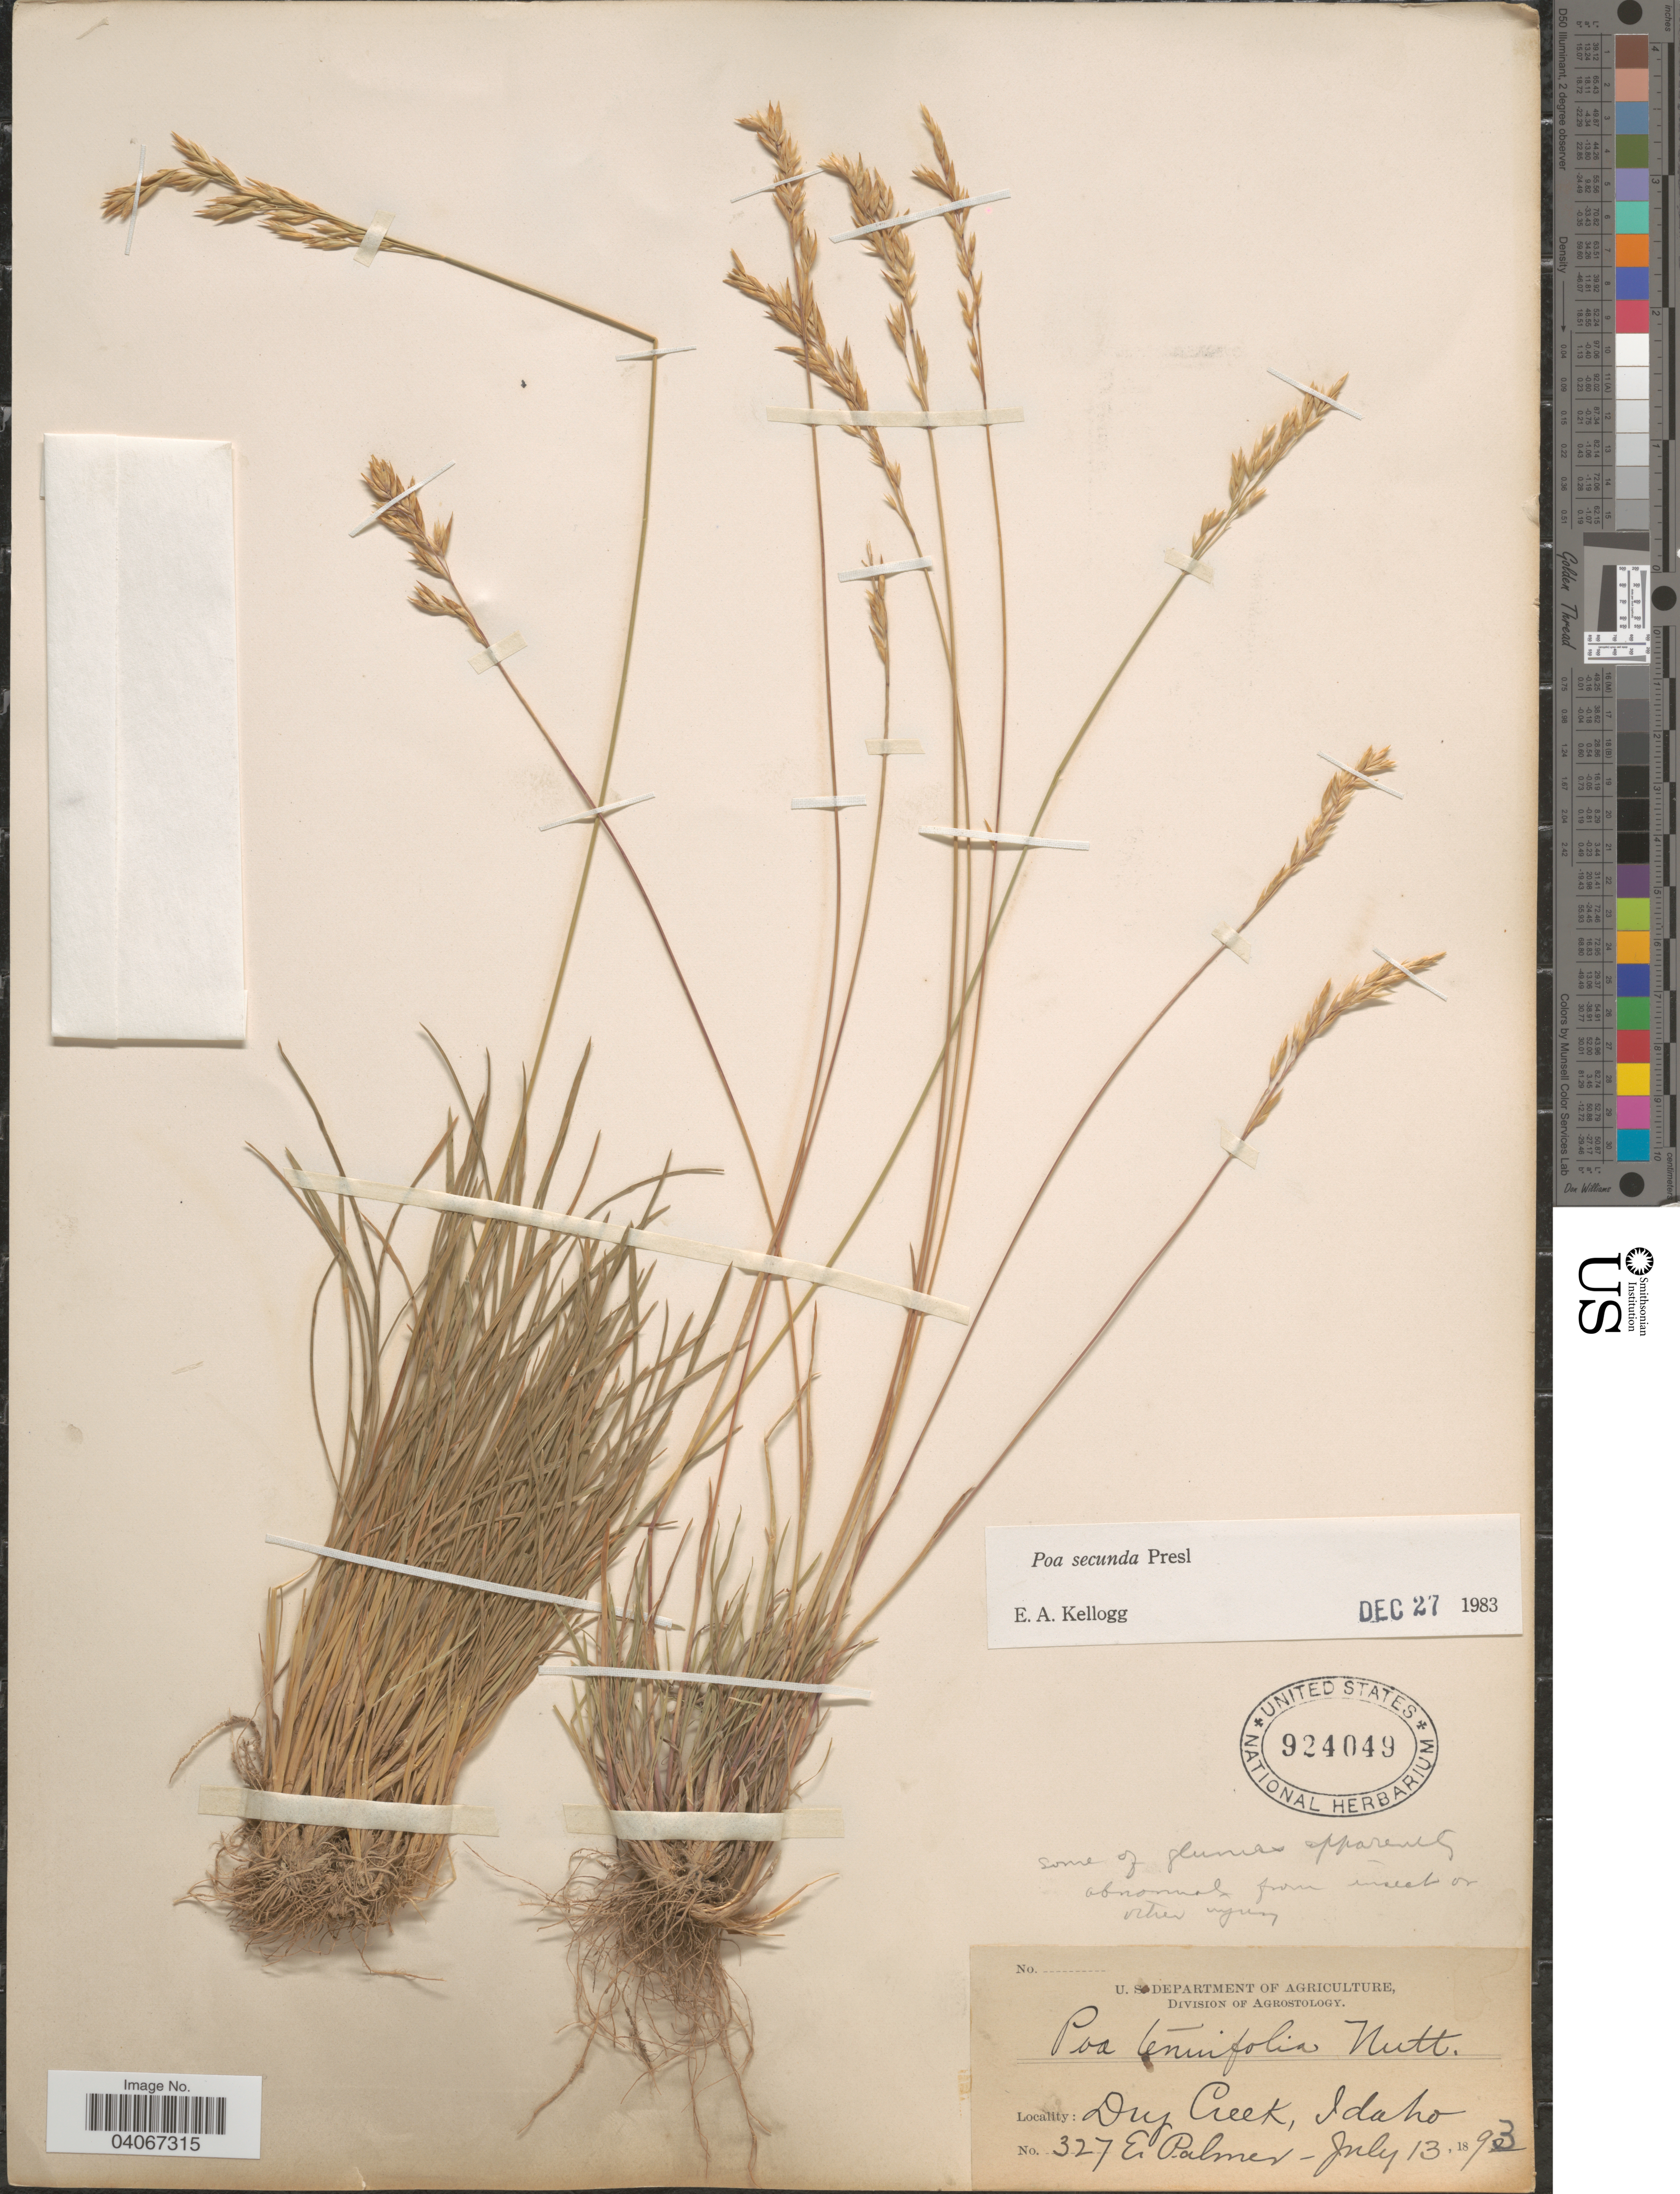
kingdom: Plantae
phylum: Tracheophyta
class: Liliopsida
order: Poales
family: Poaceae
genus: Poa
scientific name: Poa secunda subsp. secunda var. secunda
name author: J. Presl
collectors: E. Palmer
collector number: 327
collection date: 1893-07-13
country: United States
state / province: Idaho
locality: Dry Creek.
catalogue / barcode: US 924049